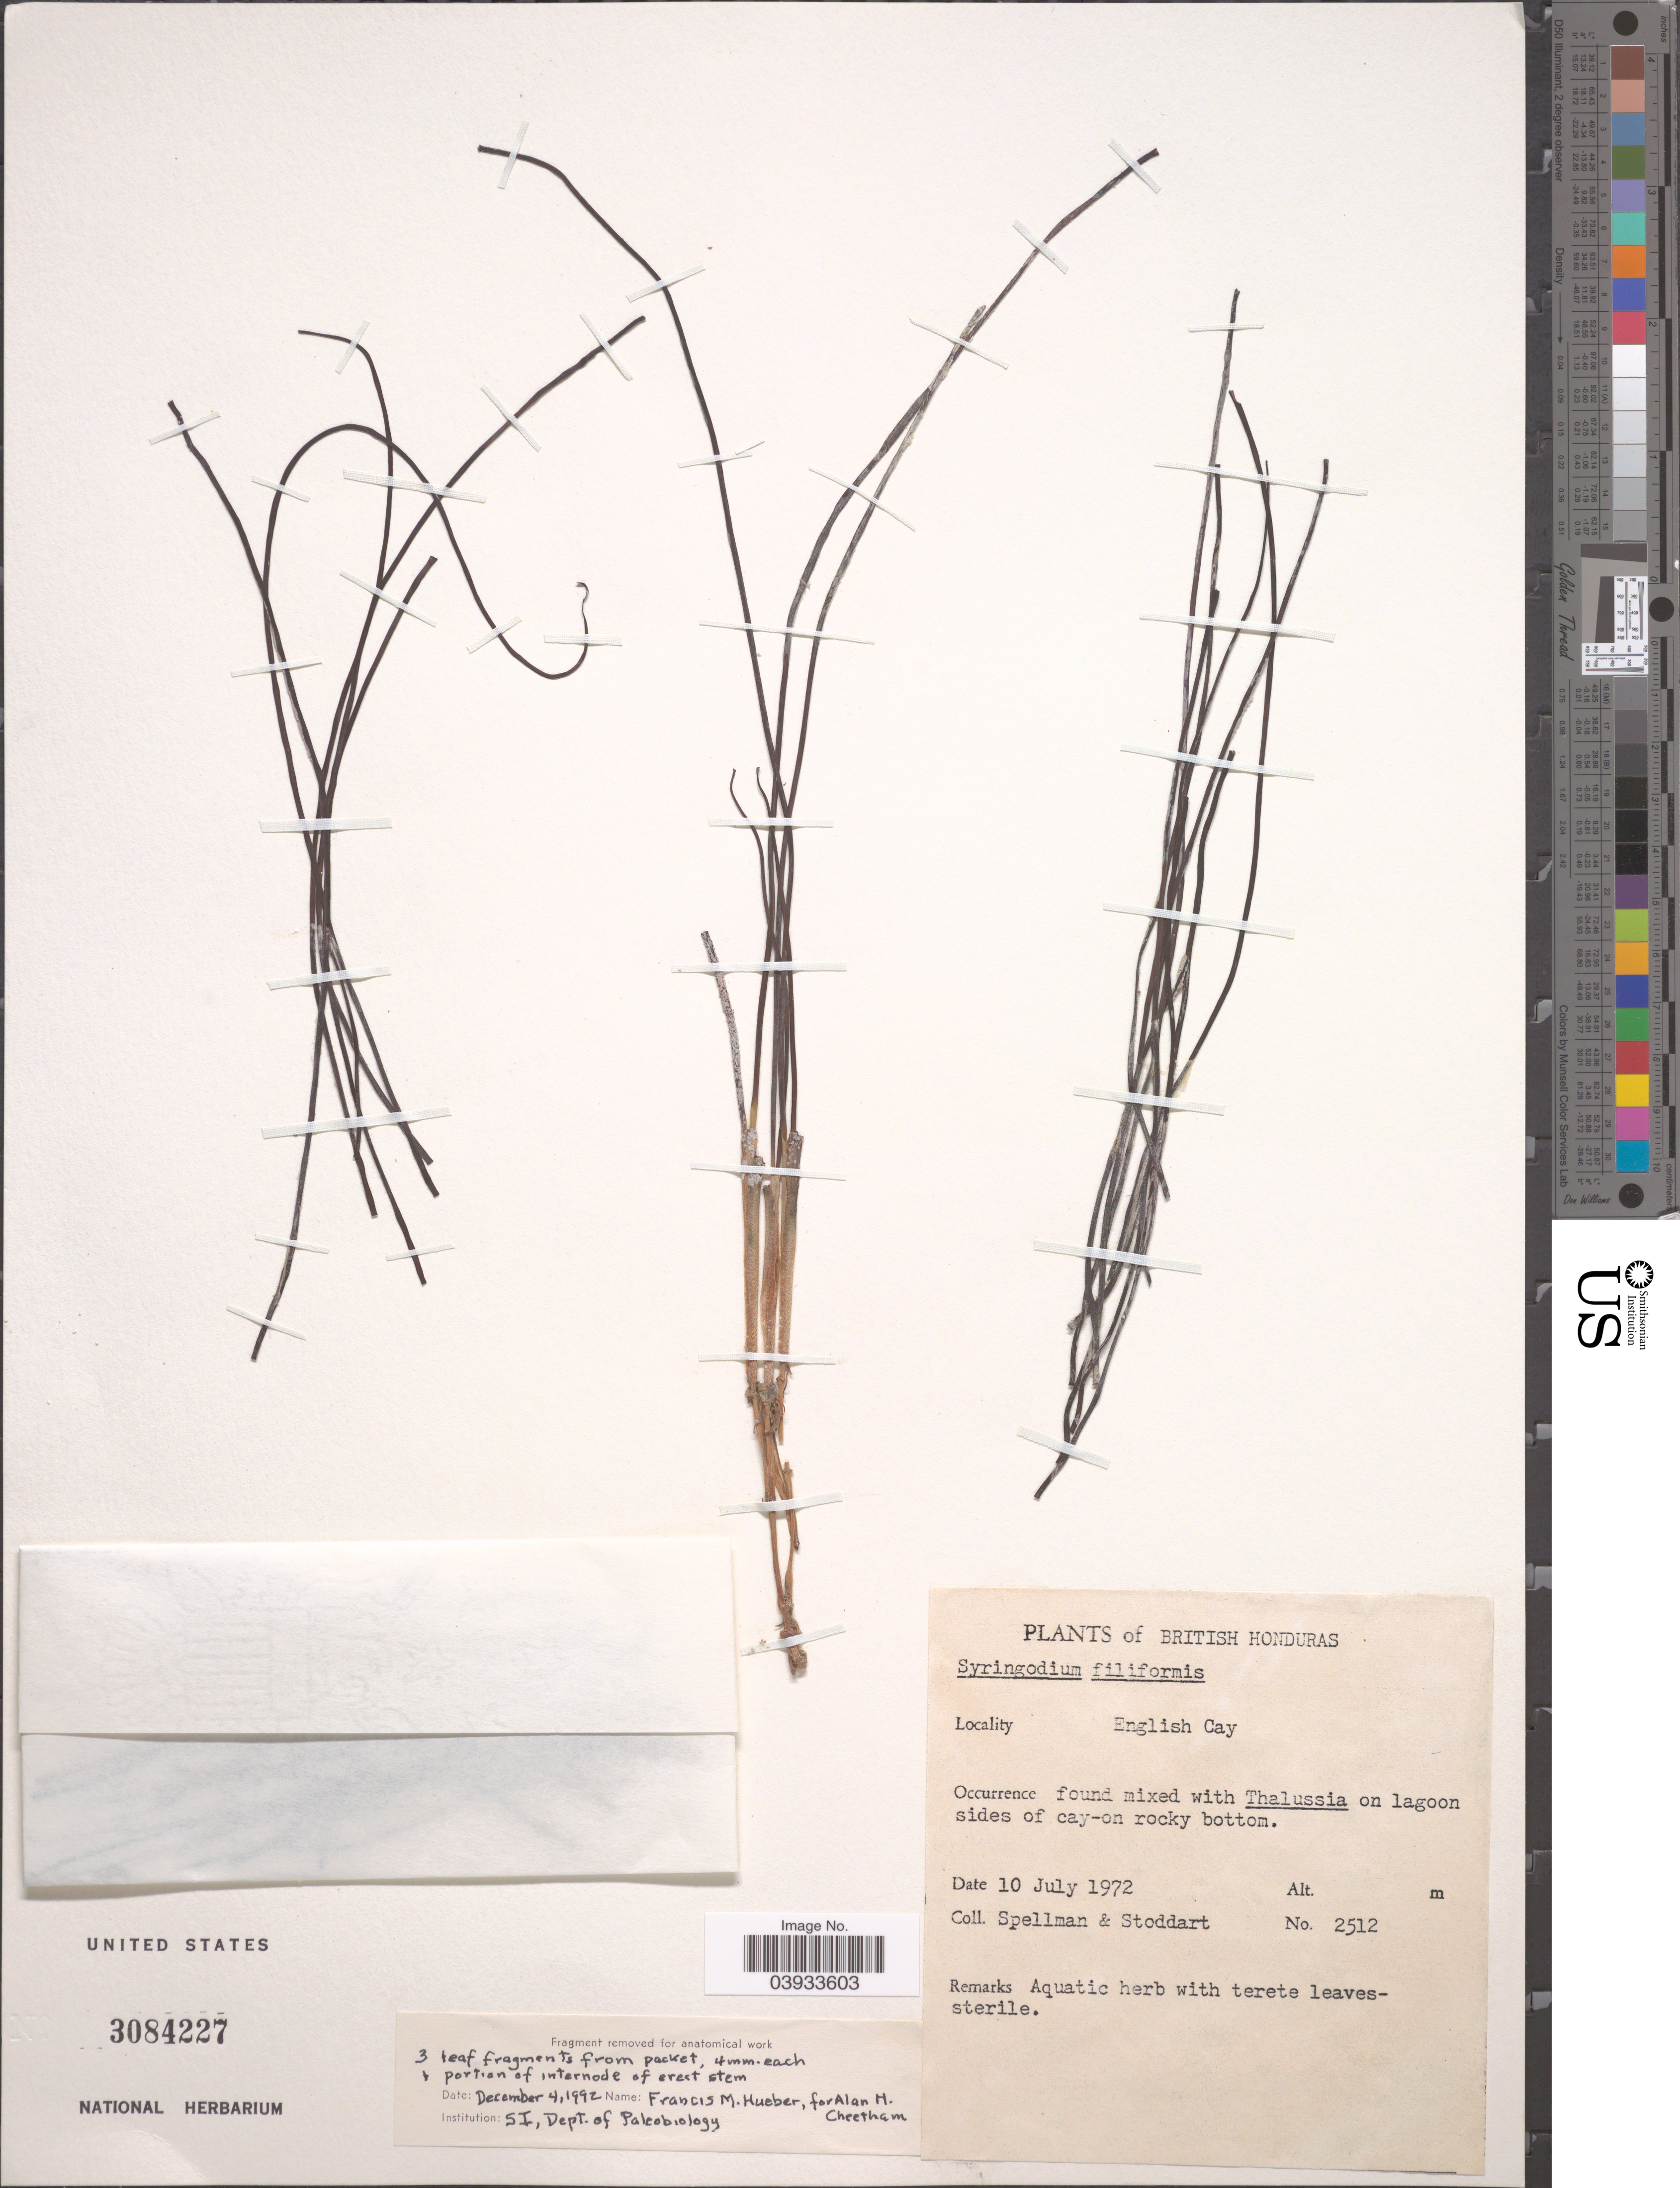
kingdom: Plantae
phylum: Tracheophyta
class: Liliopsida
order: Alismatales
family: Cymodoceaceae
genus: Syringodium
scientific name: Syringodium filiforme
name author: Kütz.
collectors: Spellman, -- & -. Stoddart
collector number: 2512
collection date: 1972-07-10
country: Belize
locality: British Honduras. English Cay.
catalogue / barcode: US 3084227